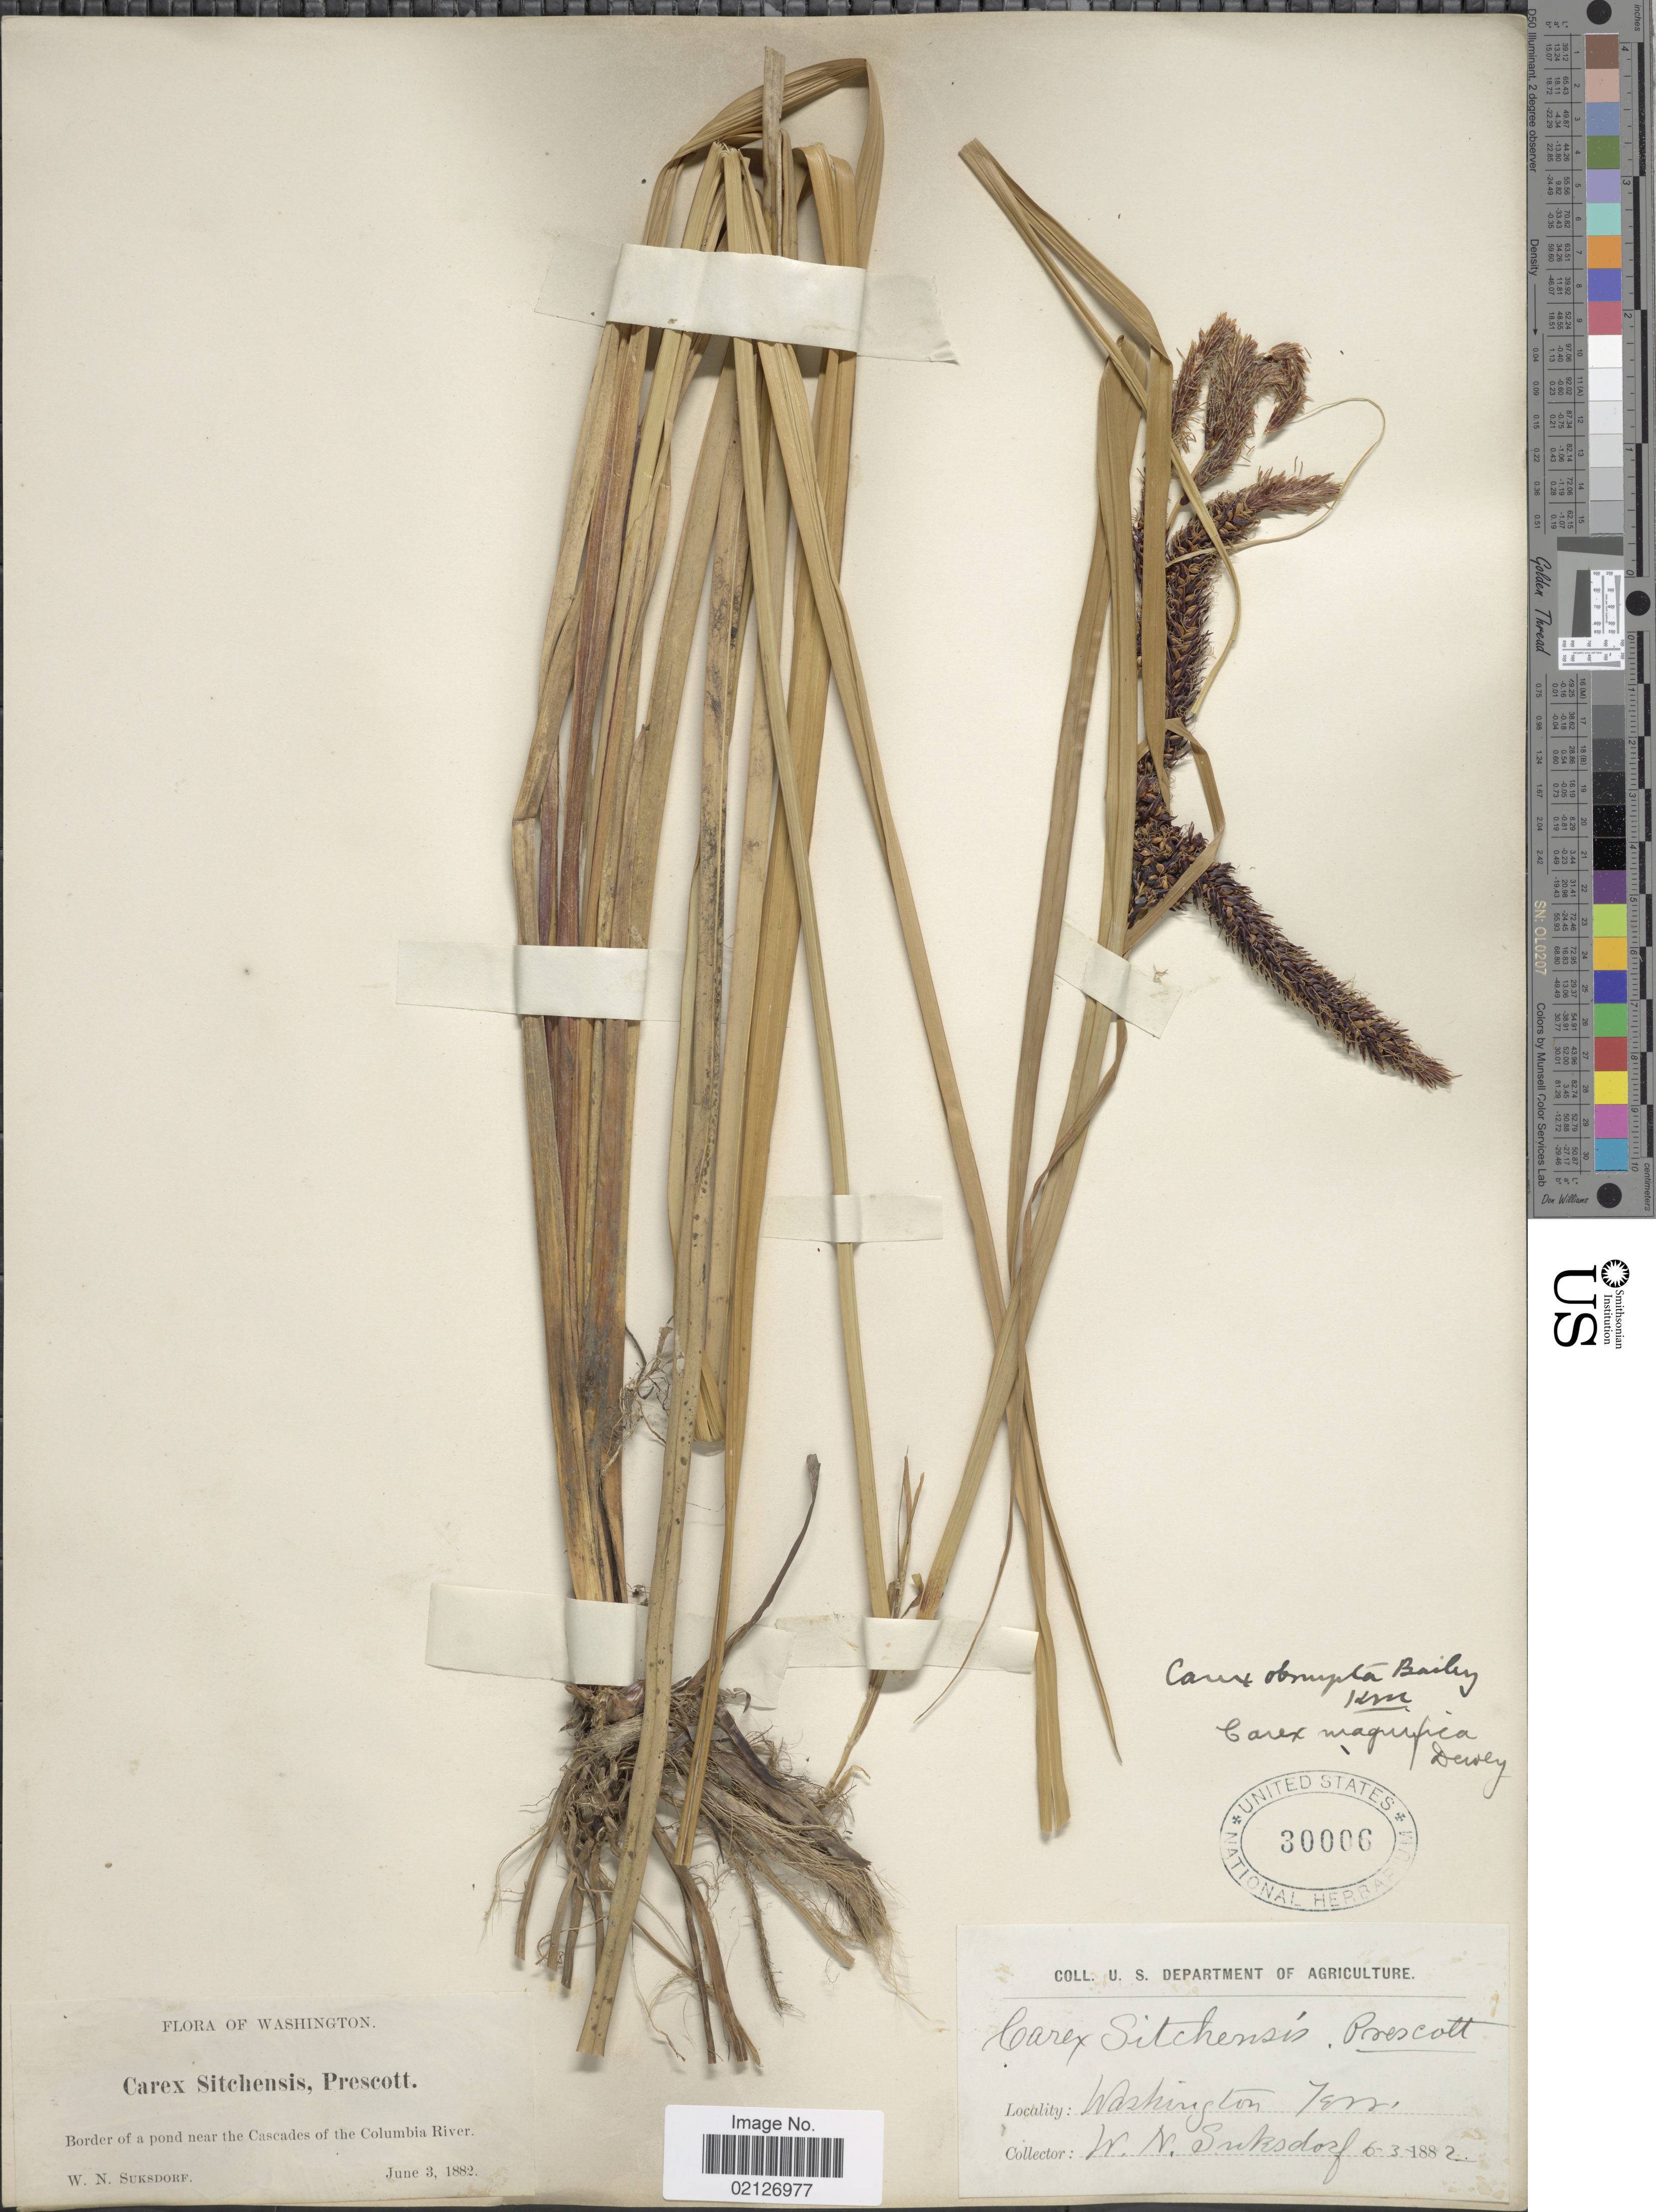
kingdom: Plantae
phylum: Tracheophyta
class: Liliopsida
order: Poales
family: Cyperaceae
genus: Carex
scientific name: Carex obnupta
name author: L.H. Bailey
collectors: W. N. Suksdorf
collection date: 1882-06-03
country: United States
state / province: Washington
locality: Border of a pond near the Cascades of the Columbia River, Washington Terr.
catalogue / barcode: US 30006